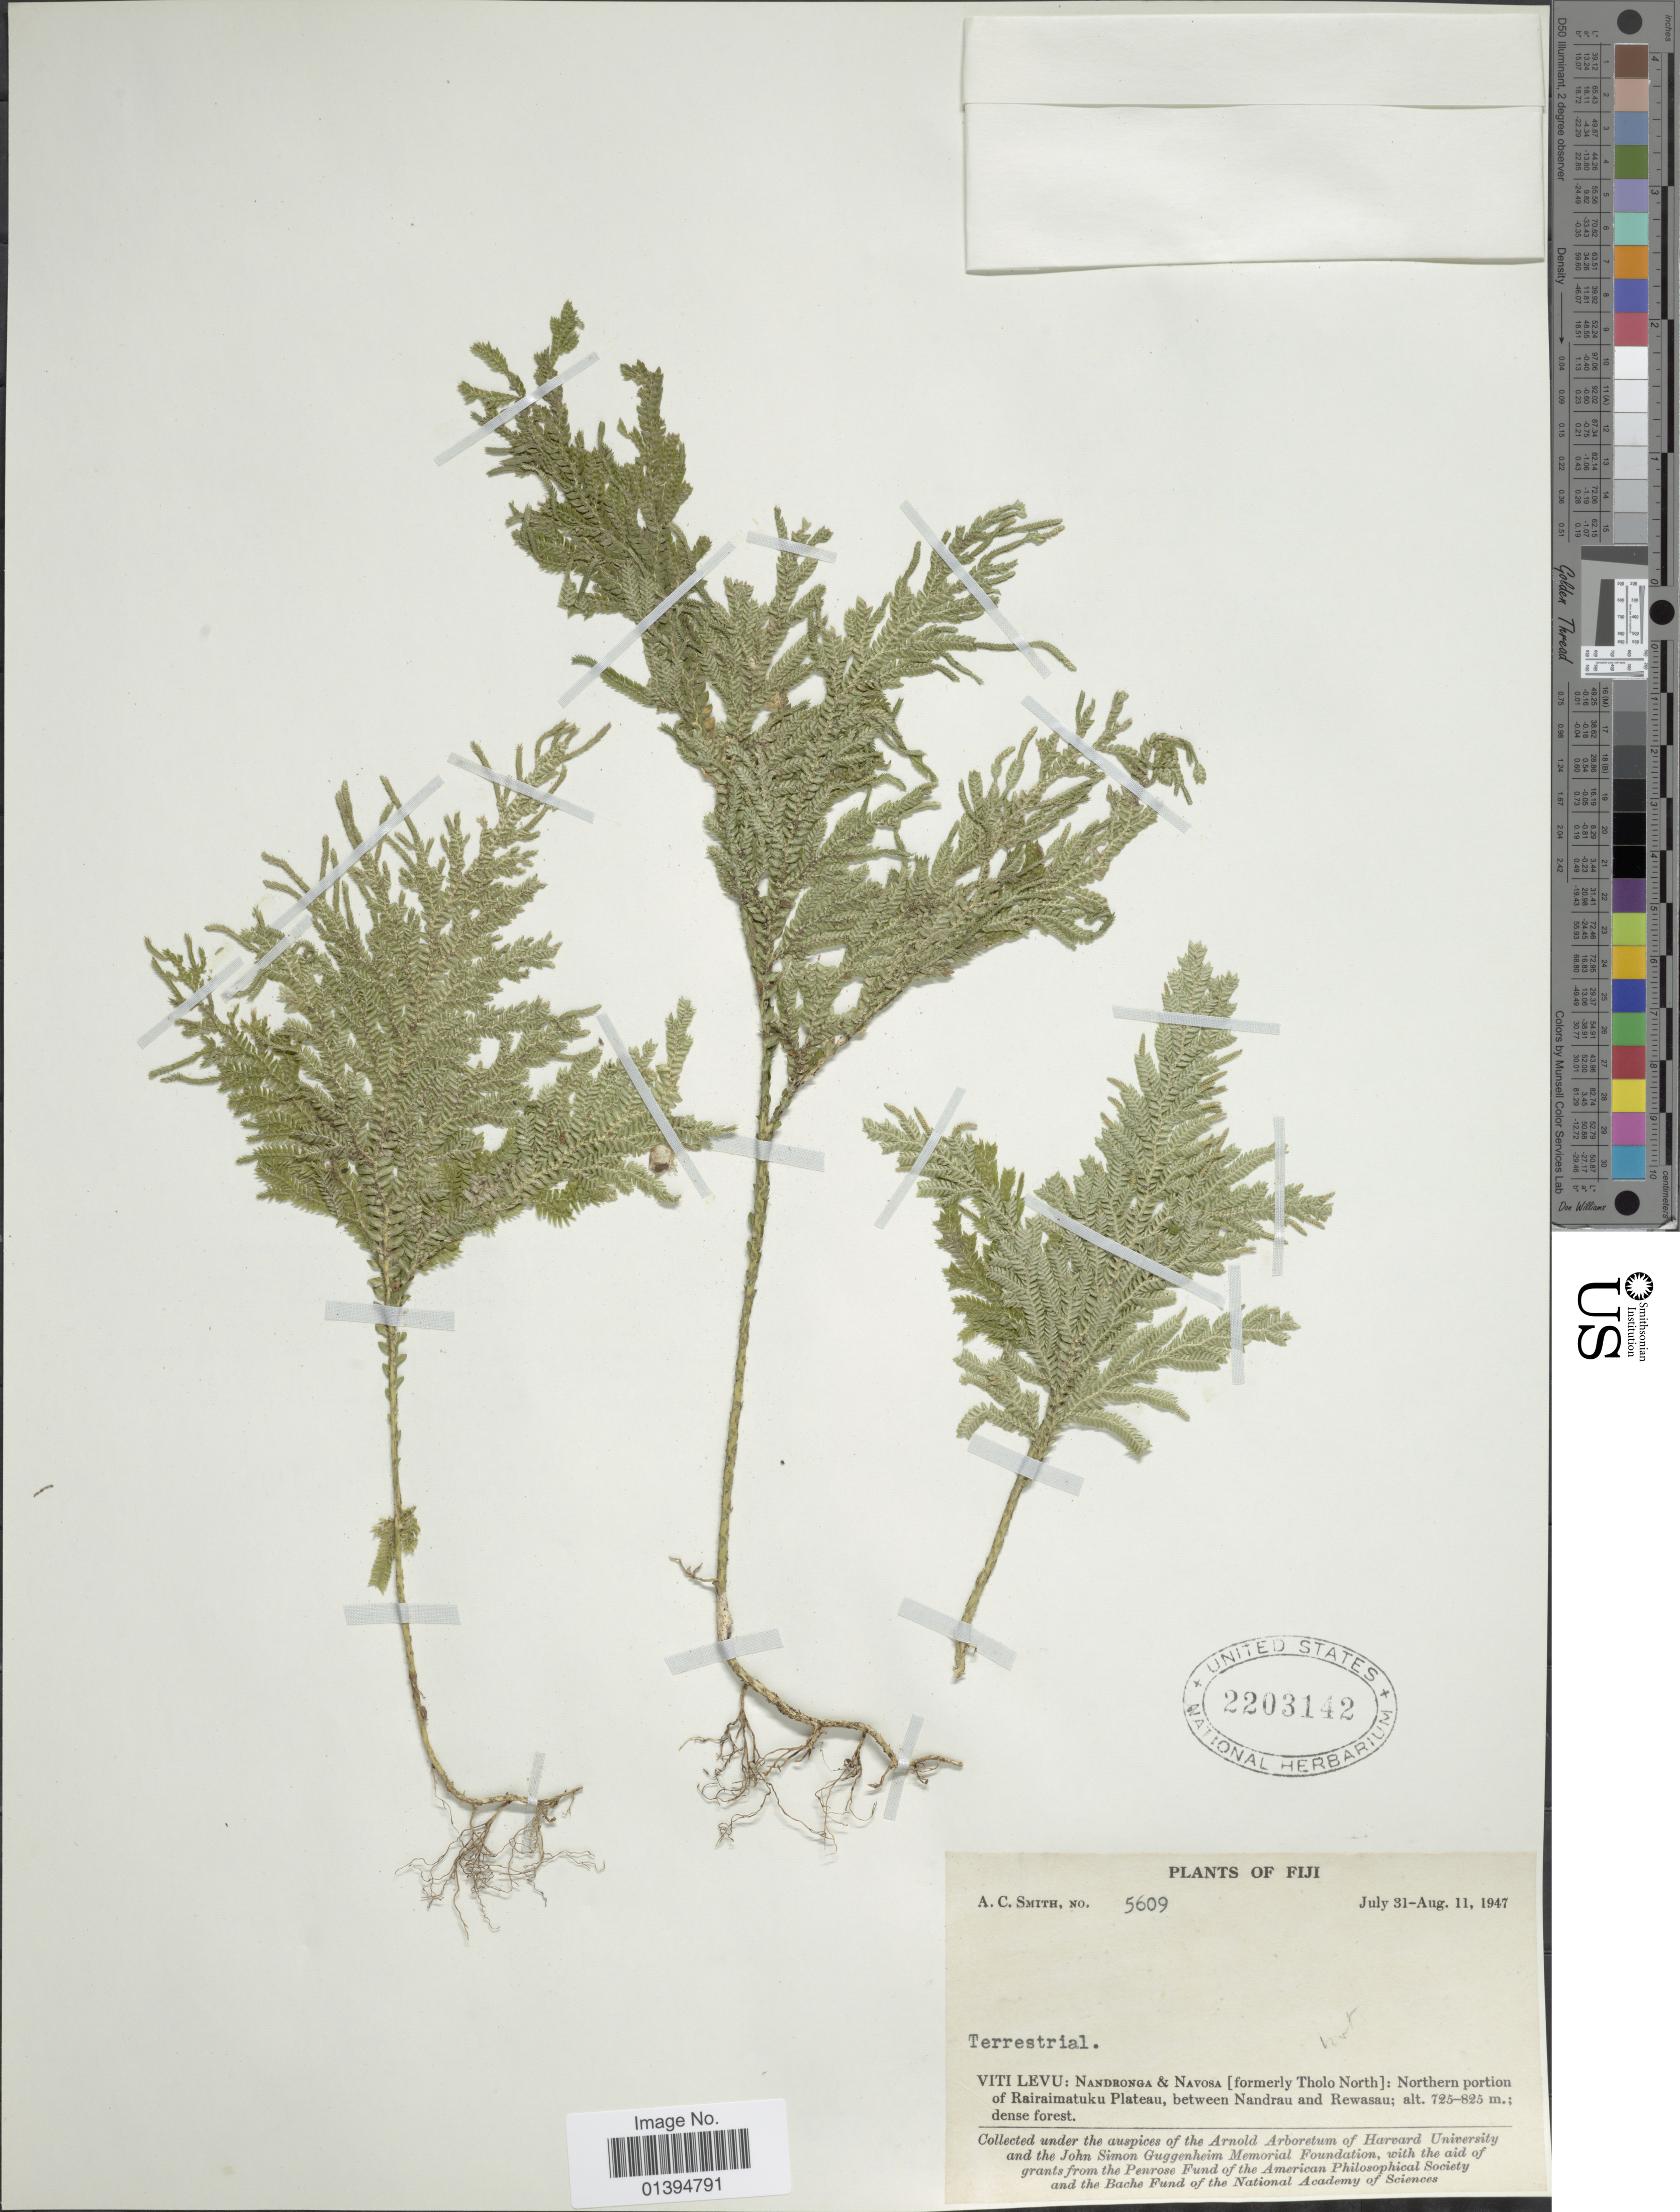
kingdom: Plantae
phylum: Tracheophyta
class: Lycopodiopsida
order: Selaginellales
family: Selaginellaceae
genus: Selaginella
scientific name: Selaginella sp.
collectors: A. C. Smith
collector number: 5609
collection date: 1947-07-31/1947-08-11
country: Fiji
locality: Viti Levu: Nandronga & Navosa [formerly Tholo North]: northern portion of Rairaimatuku Plateau, between Nandrau and Rewasau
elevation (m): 725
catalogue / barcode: US 2203142